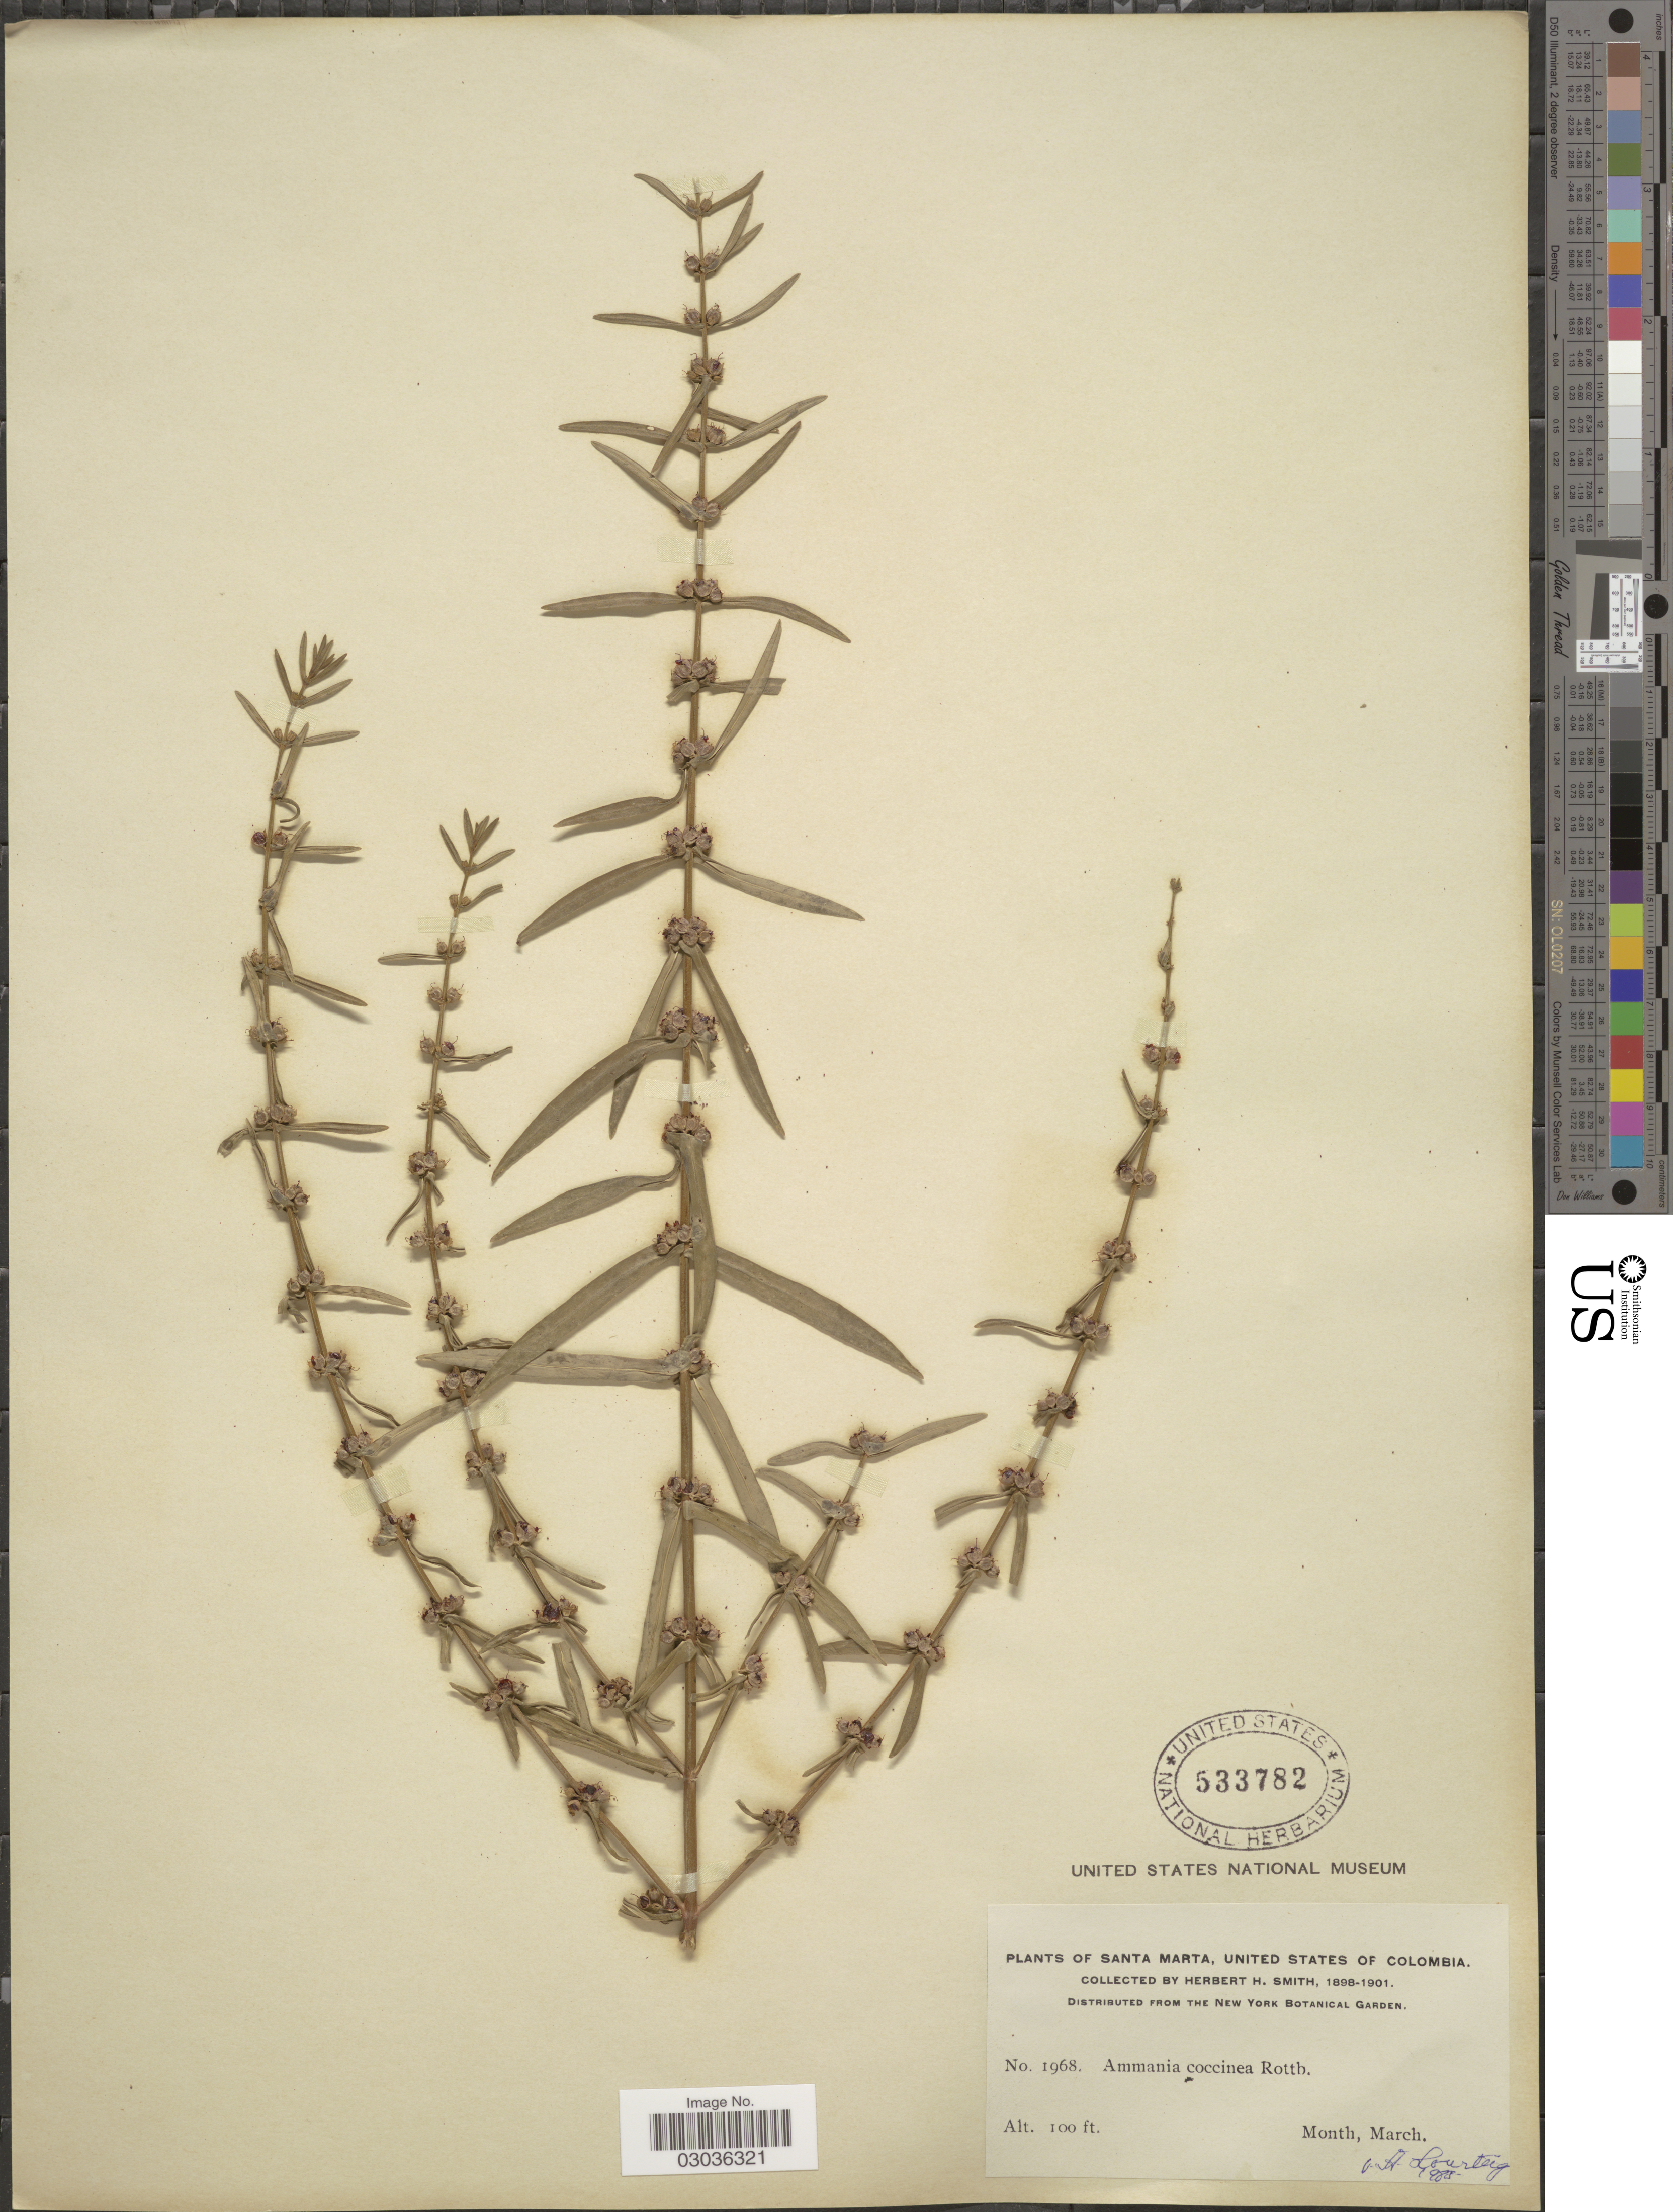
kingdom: Plantae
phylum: Tracheophyta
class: Magnoliopsida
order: Myrtales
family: Lythraceae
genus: Ammannia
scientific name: Ammannia coccinea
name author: Rottb.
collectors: Herbert H. Smith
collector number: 1968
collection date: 1898-03/1901-03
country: Colombia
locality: Santa Marta, United States of Colombia.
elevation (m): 30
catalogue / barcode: US 533782